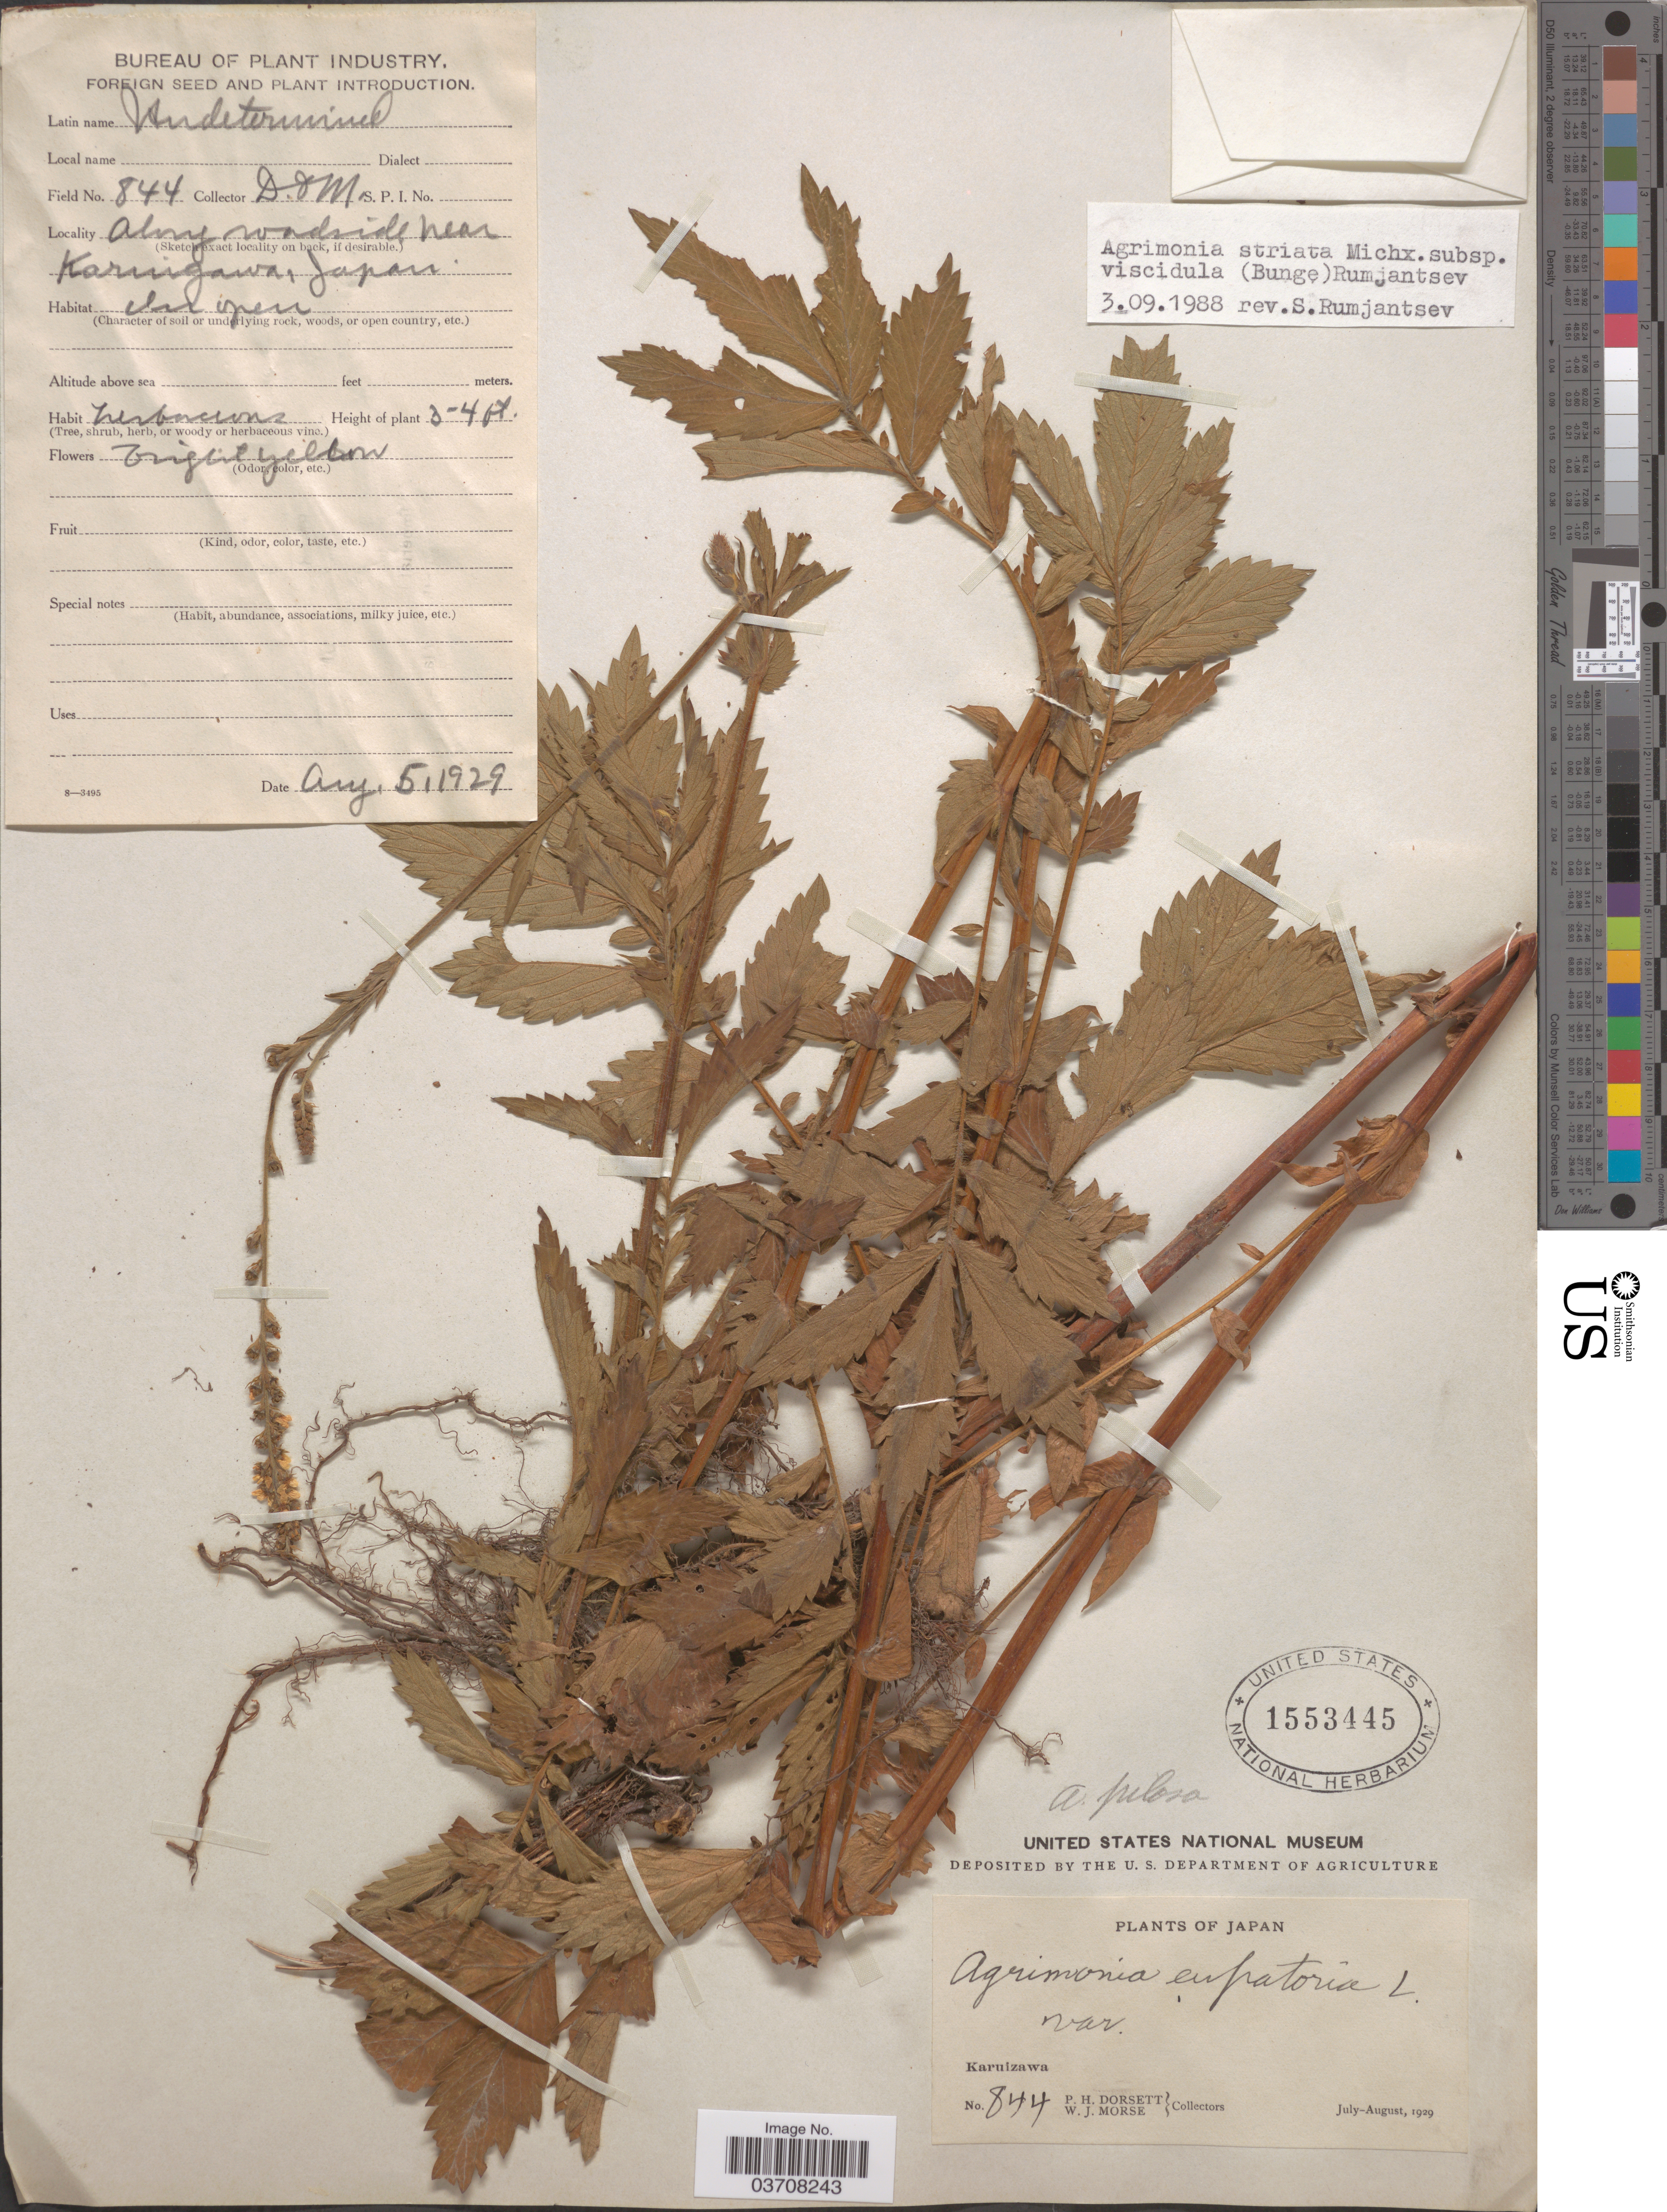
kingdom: Plantae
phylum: Tracheophyta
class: Magnoliopsida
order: Rosales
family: Rosaceae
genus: Agrimonia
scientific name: Agrimonia striata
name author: Michx.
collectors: P. H. Dorsett & W. J. Morse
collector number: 844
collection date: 1929-08-05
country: Japan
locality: Along roadside near Karuigawa.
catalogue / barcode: US 1553445